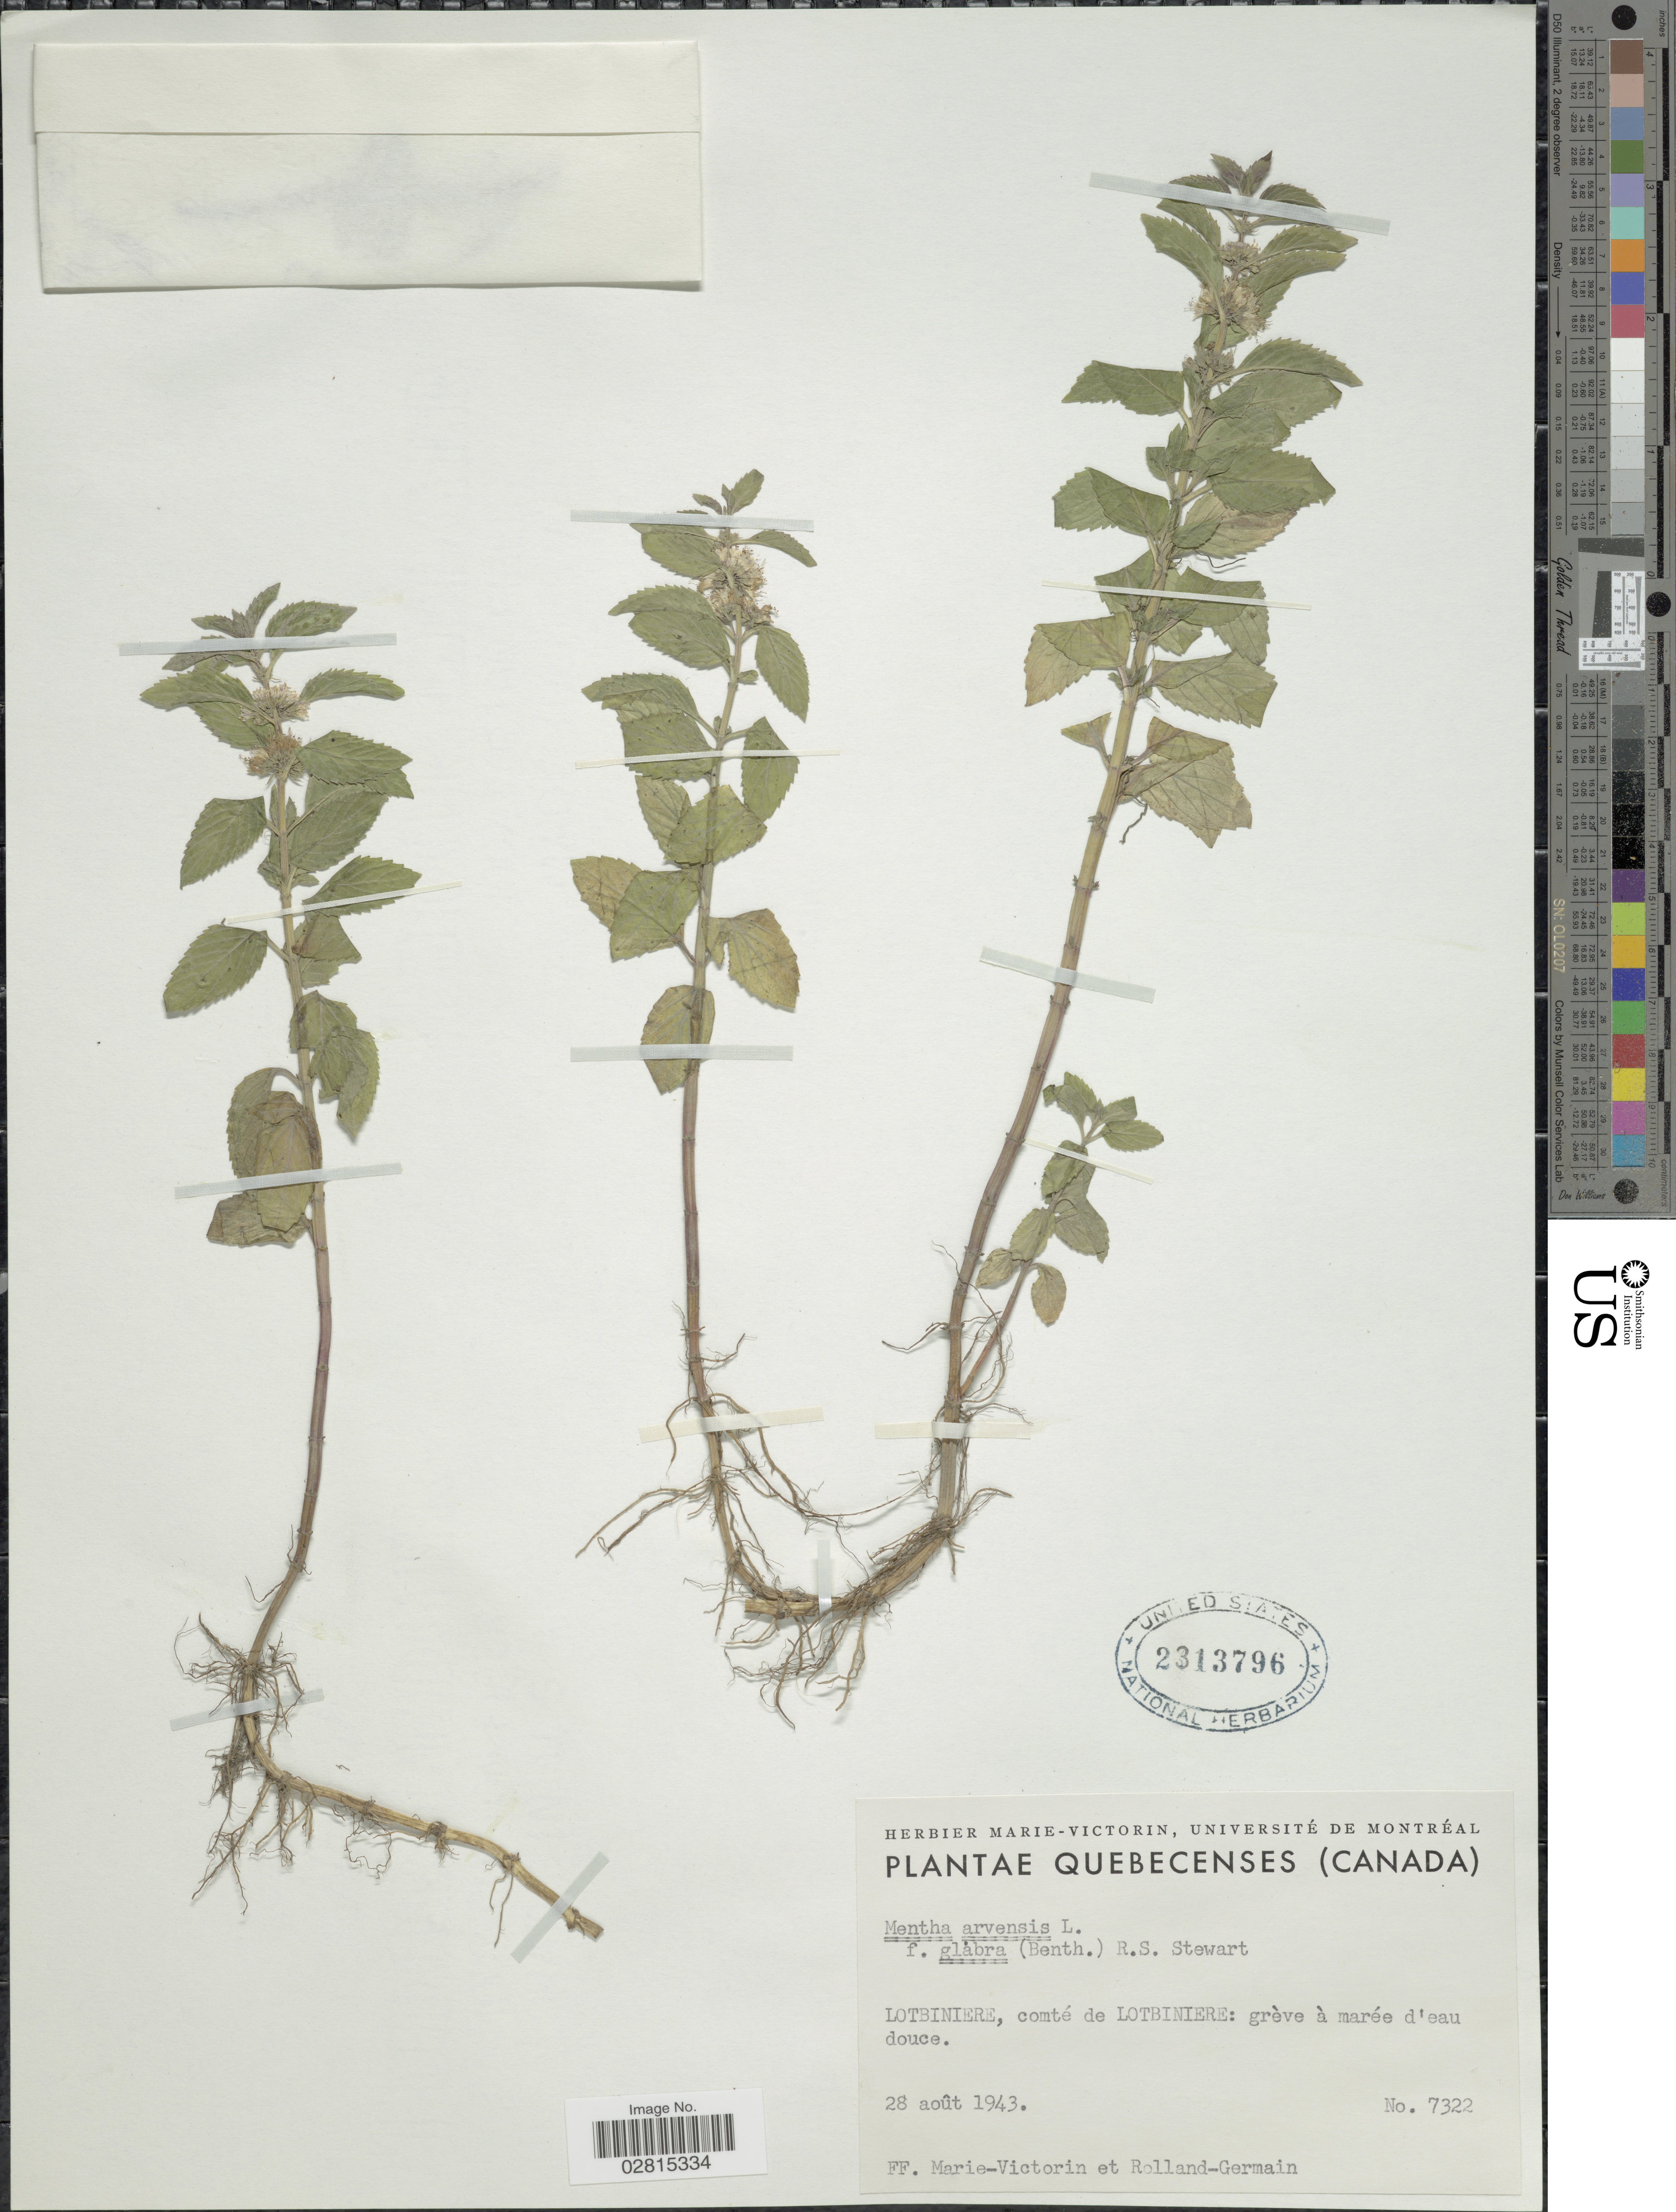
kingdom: Plantae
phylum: Tracheophyta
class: Magnoliopsida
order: Lamiales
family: Lamiaceae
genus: Mentha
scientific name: Mentha canadensis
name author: L.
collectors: F. Marie-Victorin & Rolland-Germain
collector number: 7322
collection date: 1943-08-28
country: Canada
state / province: Quebec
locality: Lotbiniere, comté de Lotbiniere: grève à marée d'eau douce.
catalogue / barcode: US 2313796